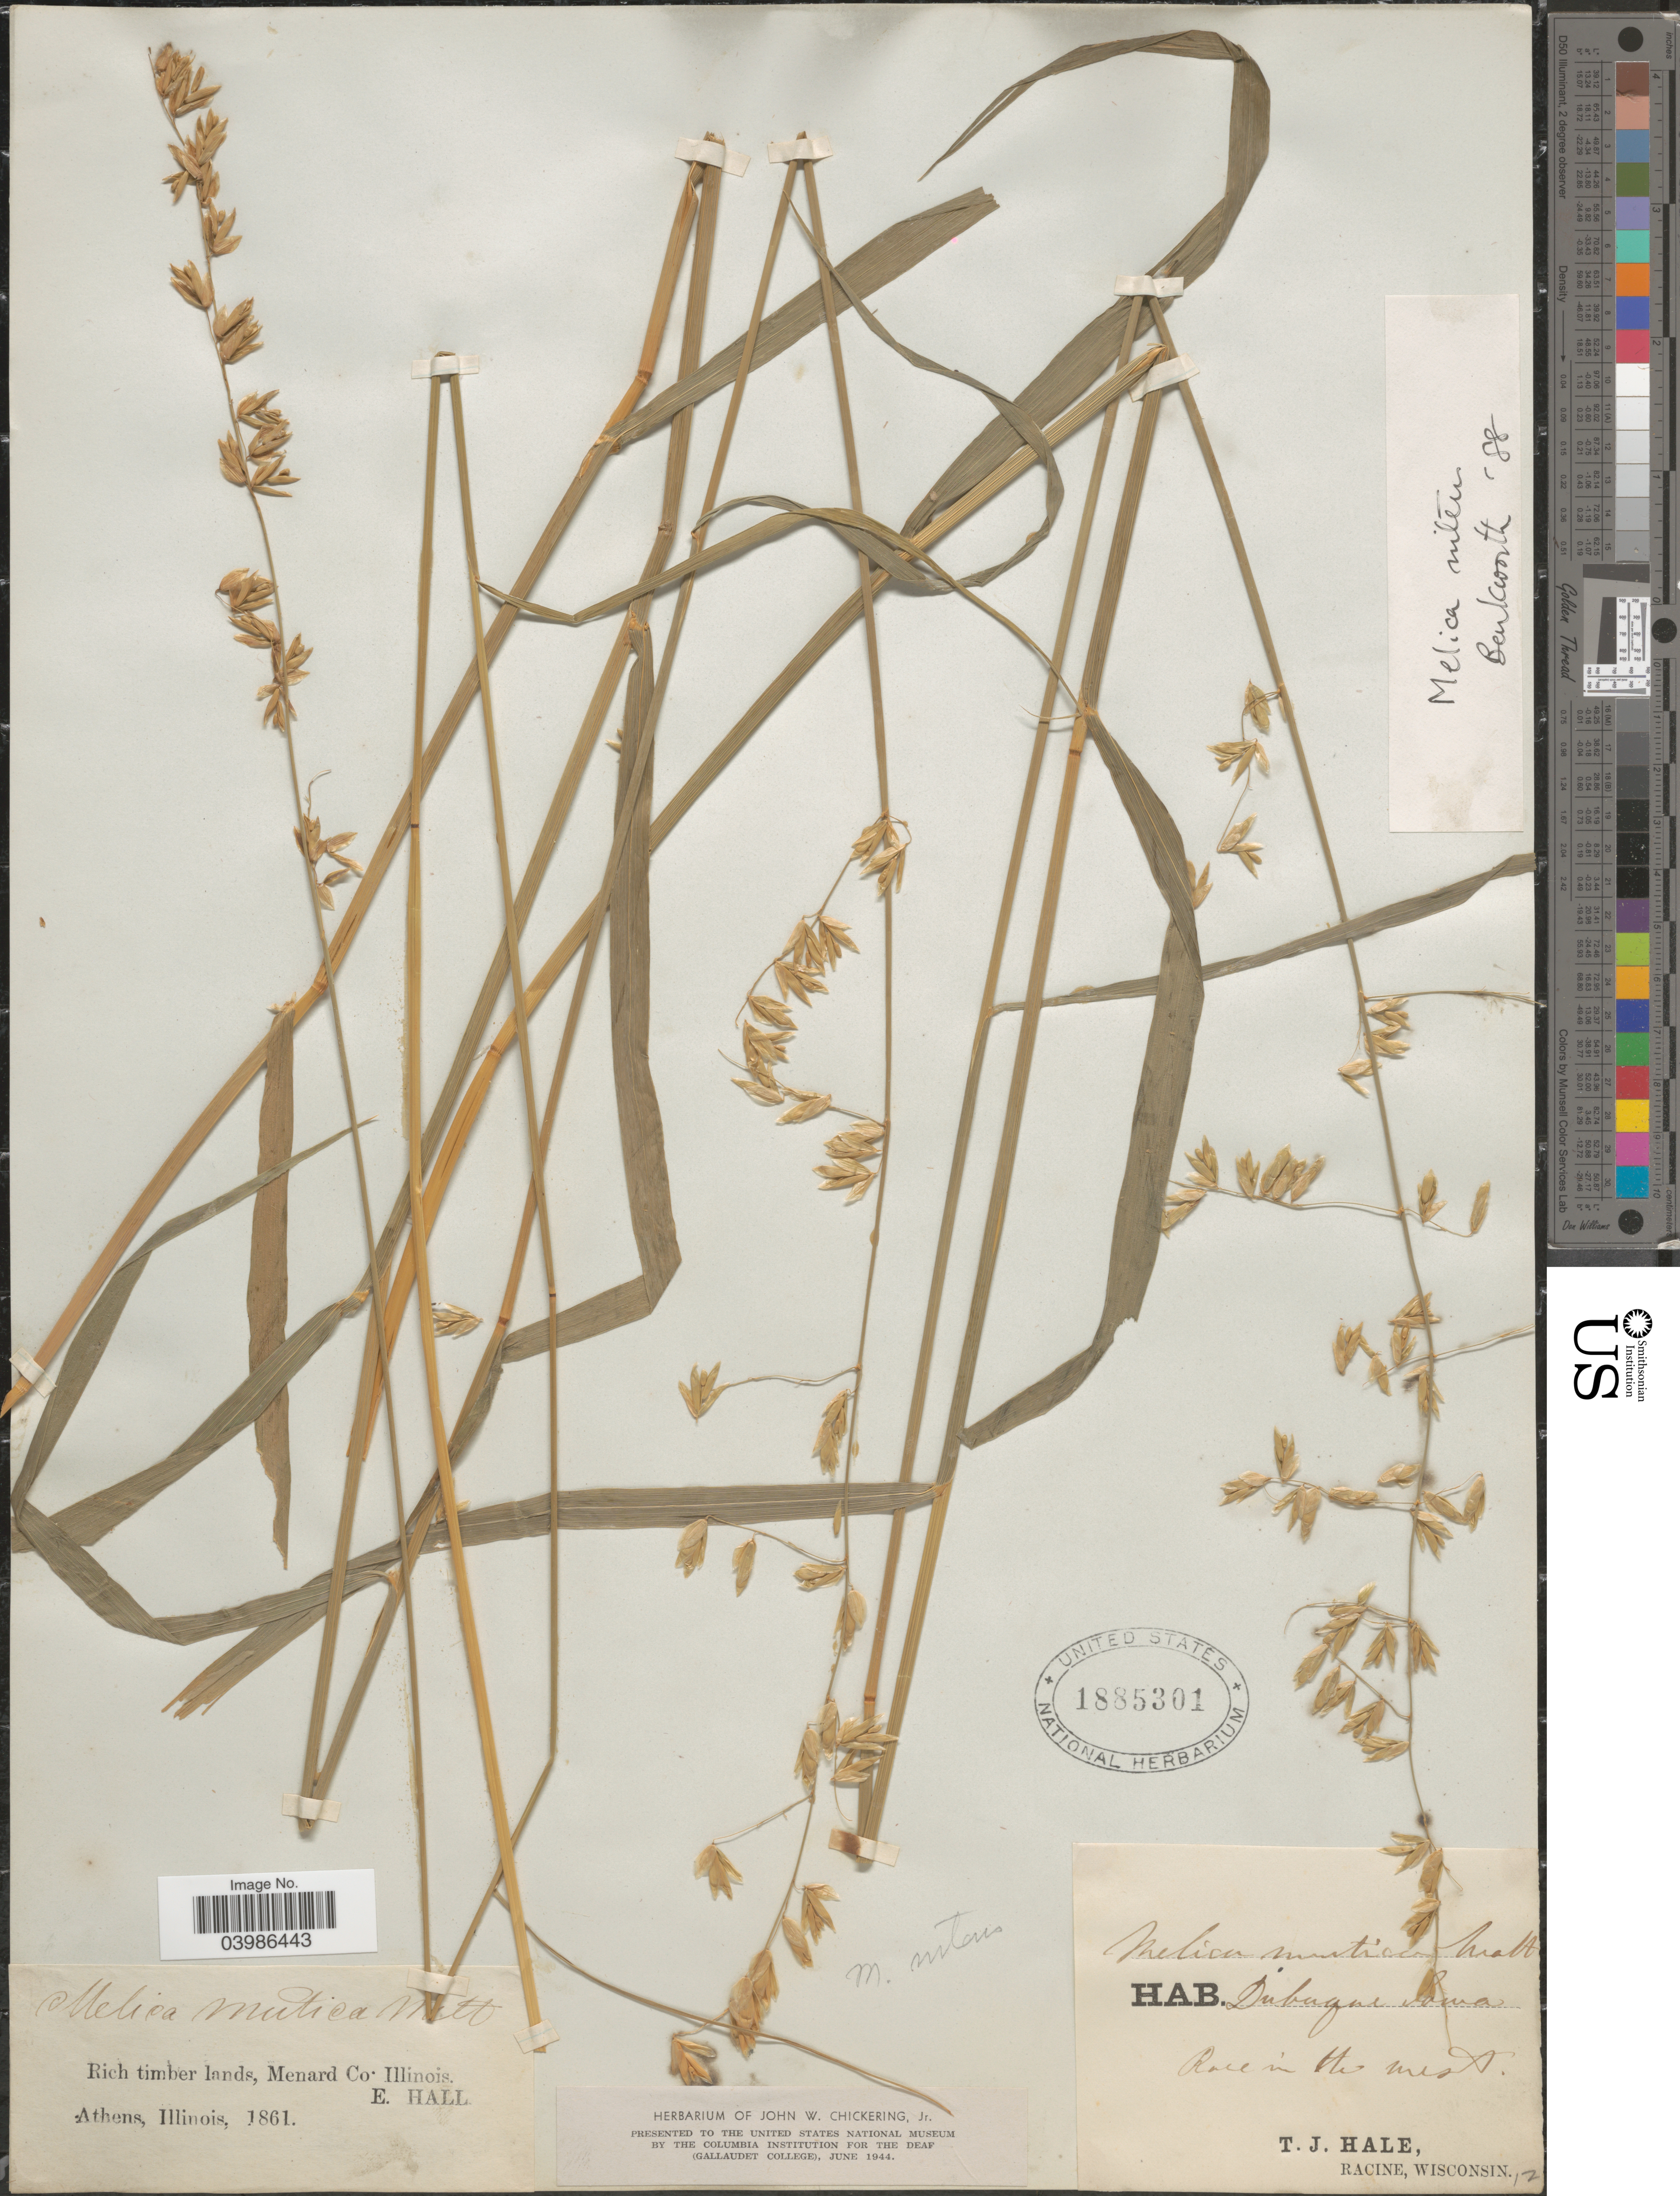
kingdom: Plantae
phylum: Tracheophyta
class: Liliopsida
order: Poales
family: Poaceae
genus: Melica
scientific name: Melica nitens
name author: (Scribn.) Nutt. ex Piper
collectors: T. Hale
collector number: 12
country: United States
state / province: Iowa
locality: Dubuque.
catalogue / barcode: US 1885301-2